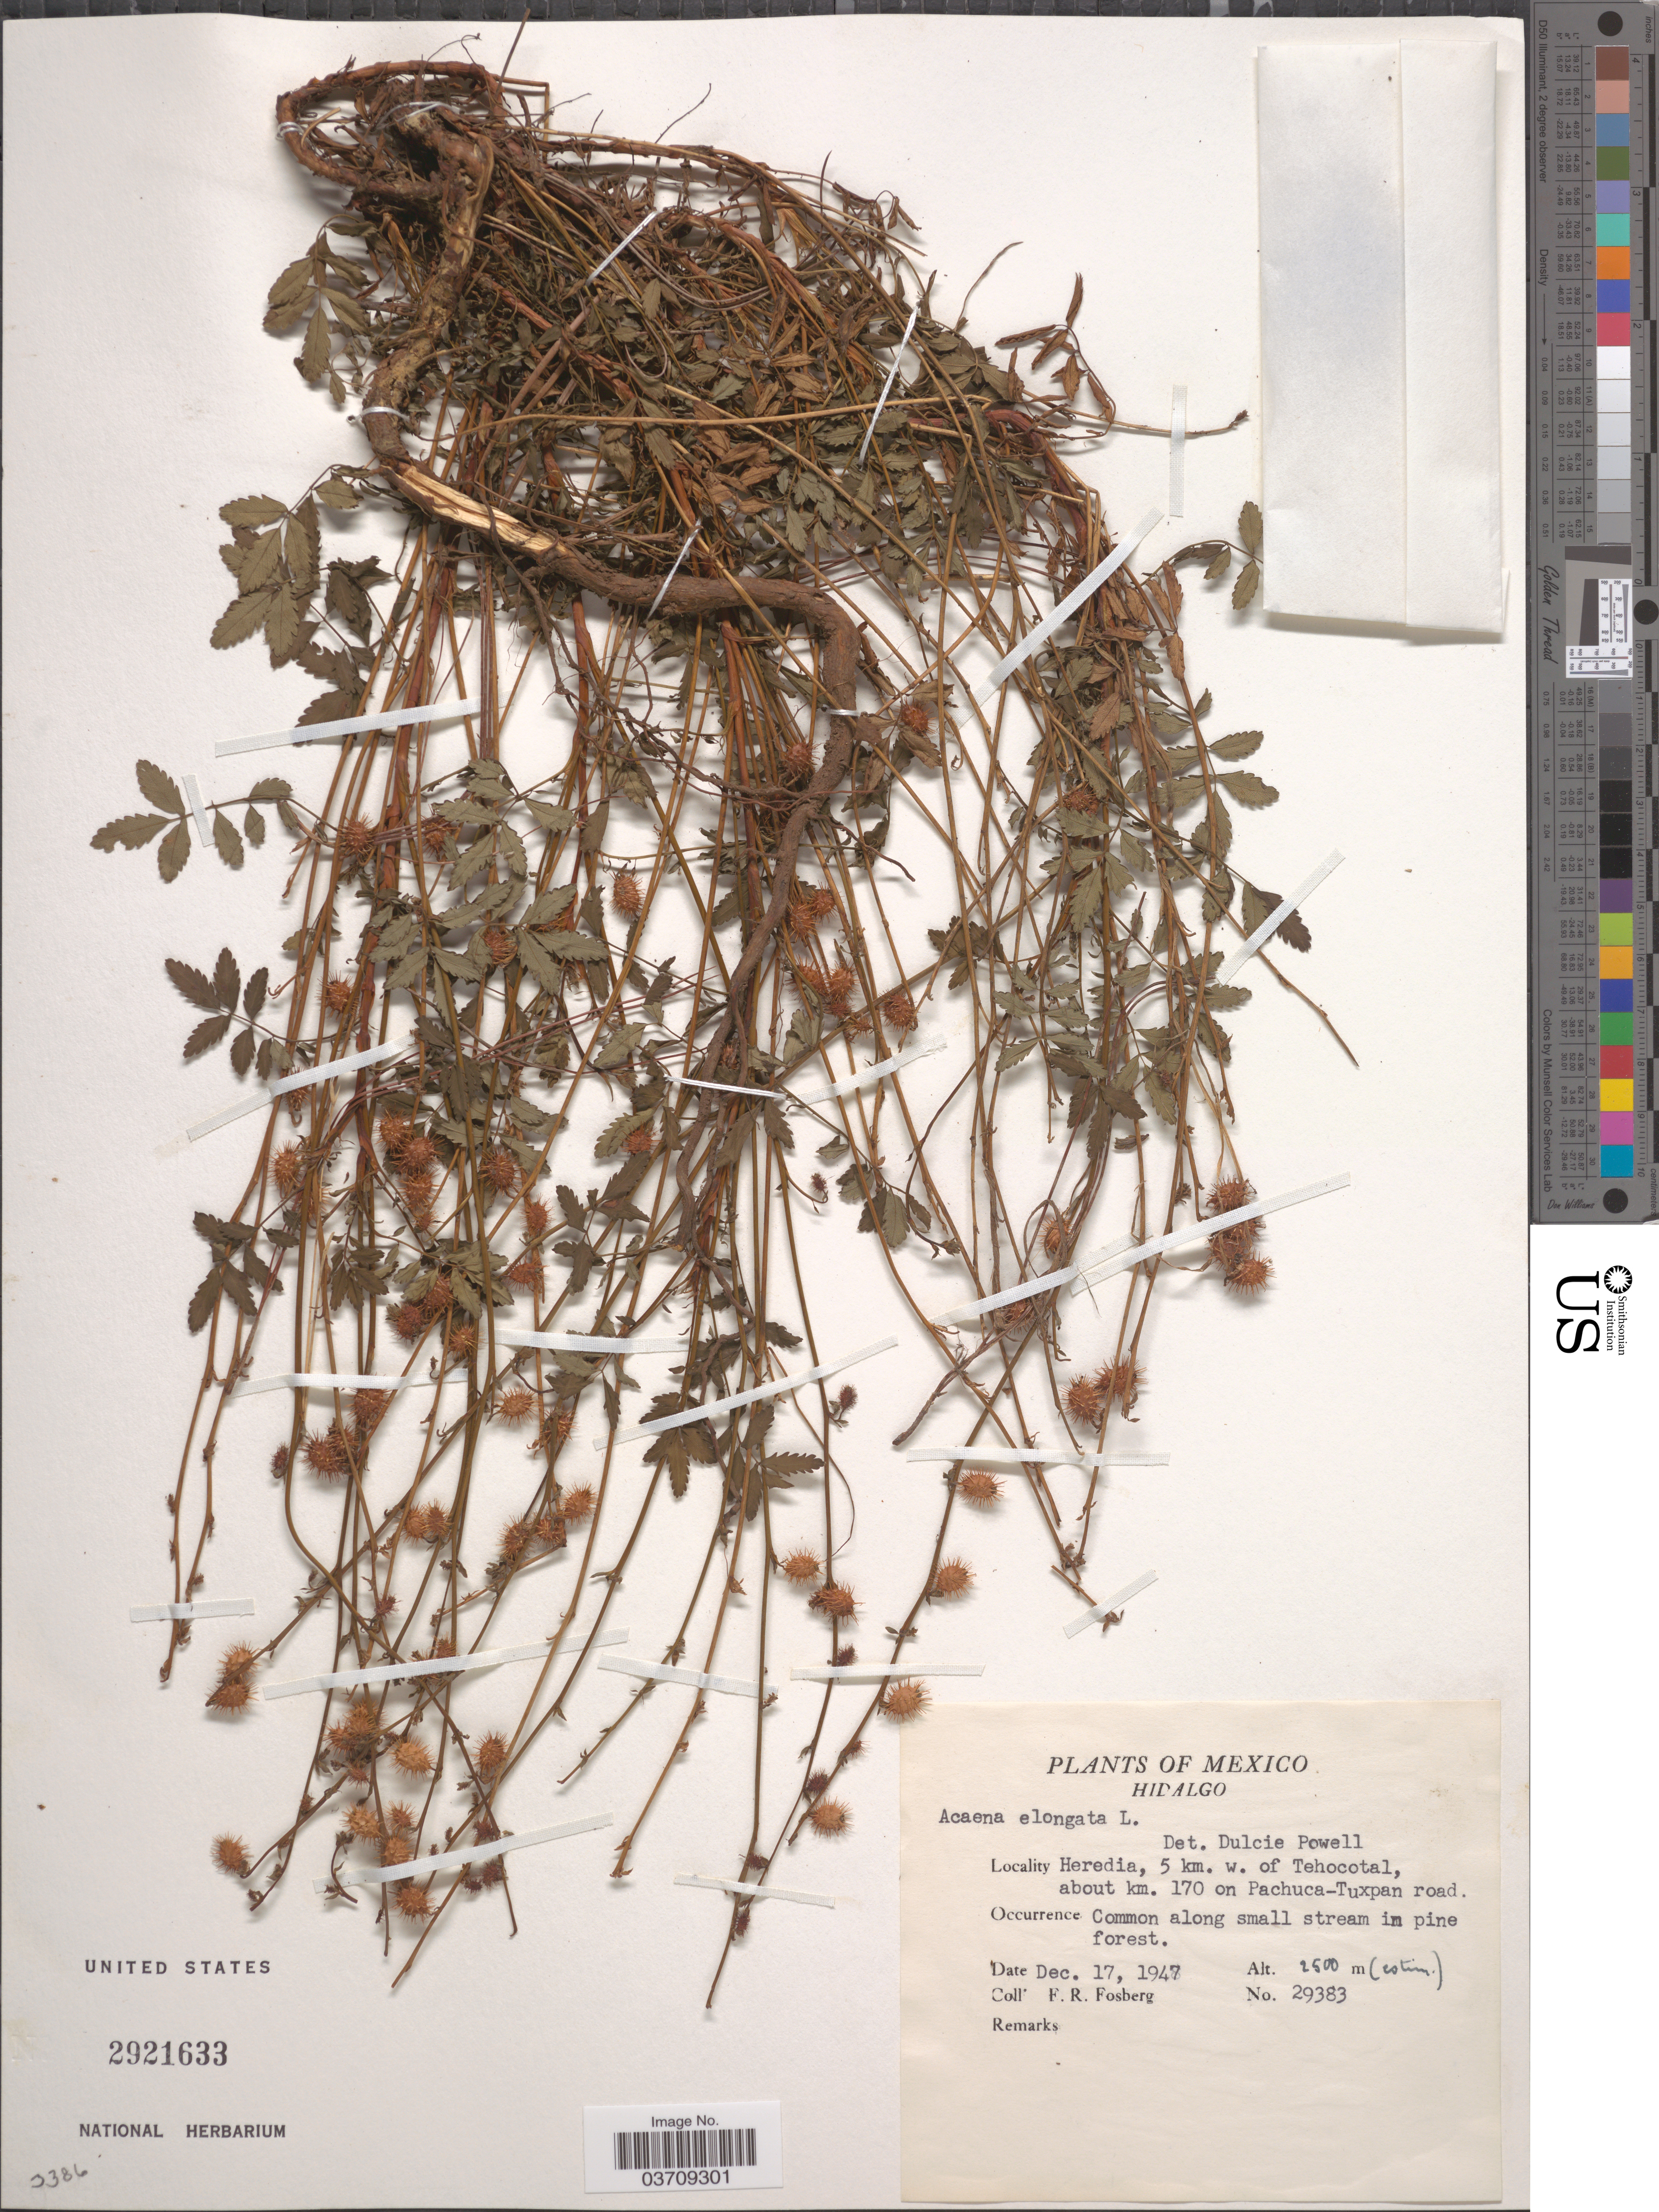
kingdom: Plantae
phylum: Tracheophyta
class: Magnoliopsida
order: Rosales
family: Rosaceae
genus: Acaena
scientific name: Acaena elongata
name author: L.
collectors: F. R. Fosberg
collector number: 29383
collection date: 1947-12-17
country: Mexico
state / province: Hidalgo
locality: Heredia, 5 km. w. of Tehocotal, about km. 170 on Pachuca-Tuxpen road.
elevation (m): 2500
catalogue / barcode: US 2921633